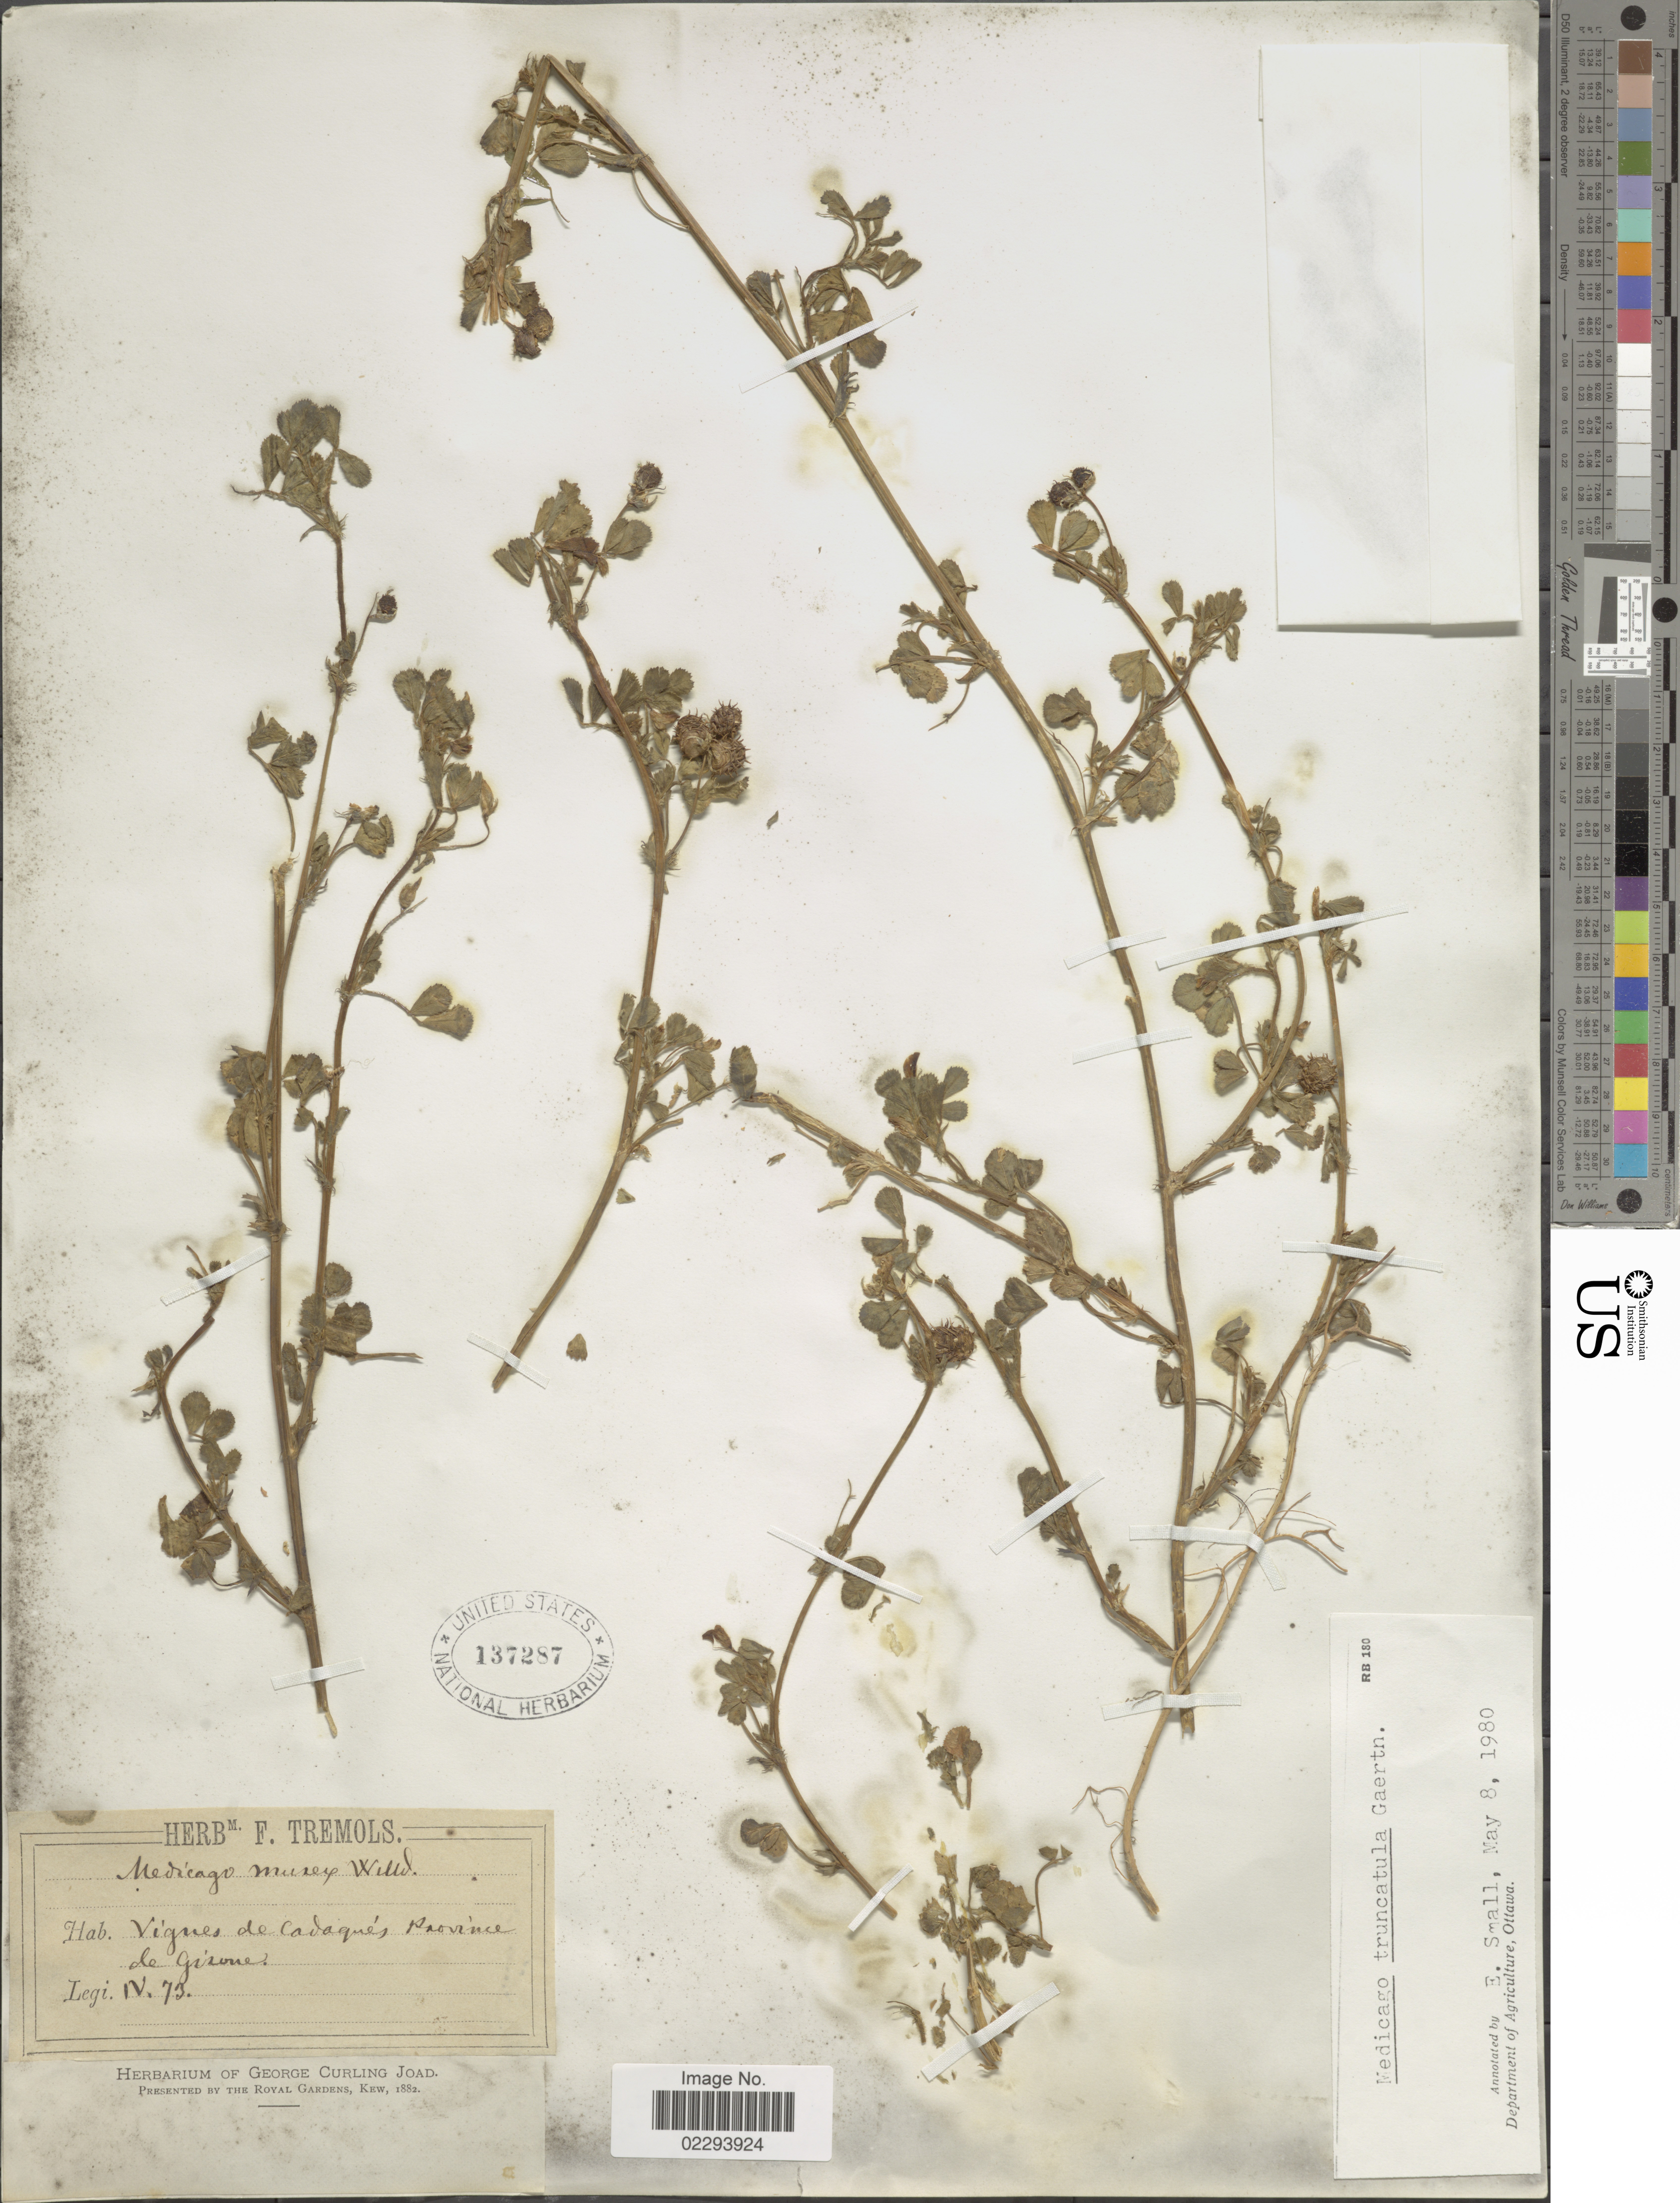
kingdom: Plantae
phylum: Tracheophyta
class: Magnoliopsida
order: Fabales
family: Fabaceae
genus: Medicago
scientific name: Medicago truncatula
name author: Gaertn.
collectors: ex Herb. F. Tremols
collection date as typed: Transcribed d/m/y: /4/73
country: Spain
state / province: Catalunya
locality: Vignes de Cadaqués, Province de Girone.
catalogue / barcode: US 137287